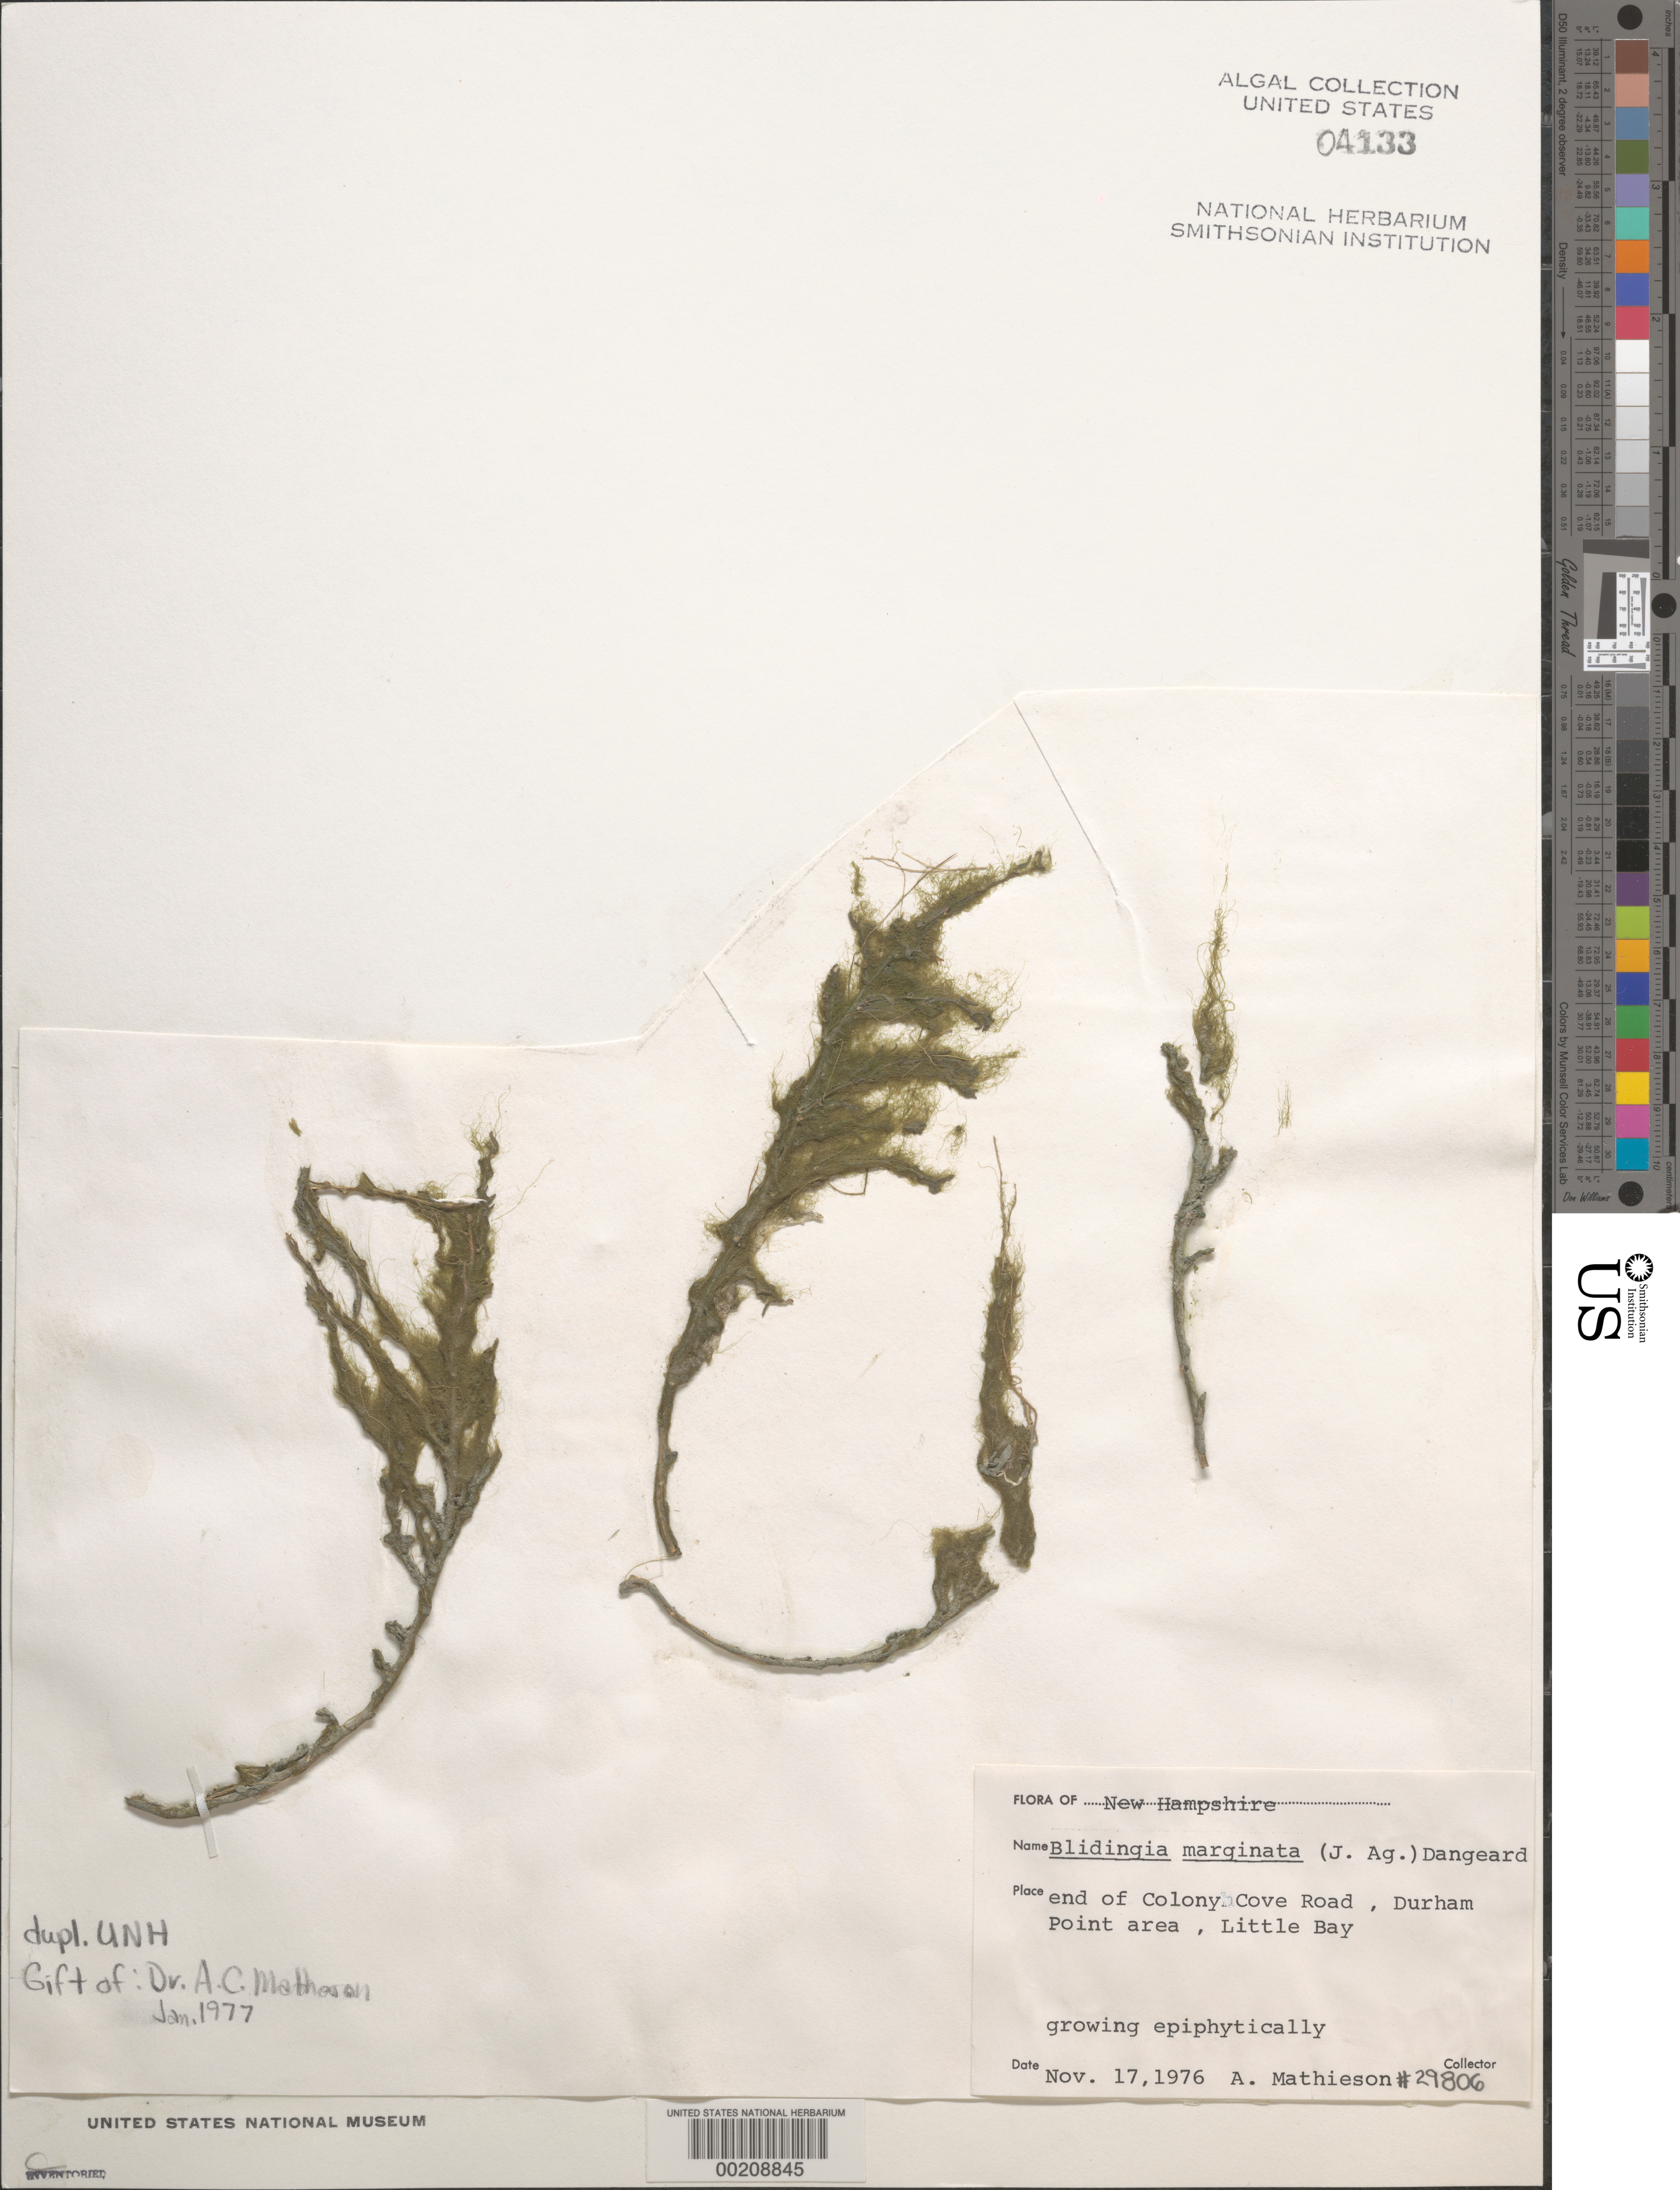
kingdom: Plantae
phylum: Chlorophyta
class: Ulvophyceae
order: Ulvales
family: Kornmanniaceae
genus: Blidingia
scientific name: Blidingia marginata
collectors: A. C. Mathieson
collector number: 29806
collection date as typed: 17 Nov 1976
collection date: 1976-11-17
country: United States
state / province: New Hampshire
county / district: Strafford County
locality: Little Bay, Durham Point area, Colony Cove Road end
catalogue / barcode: US 4133